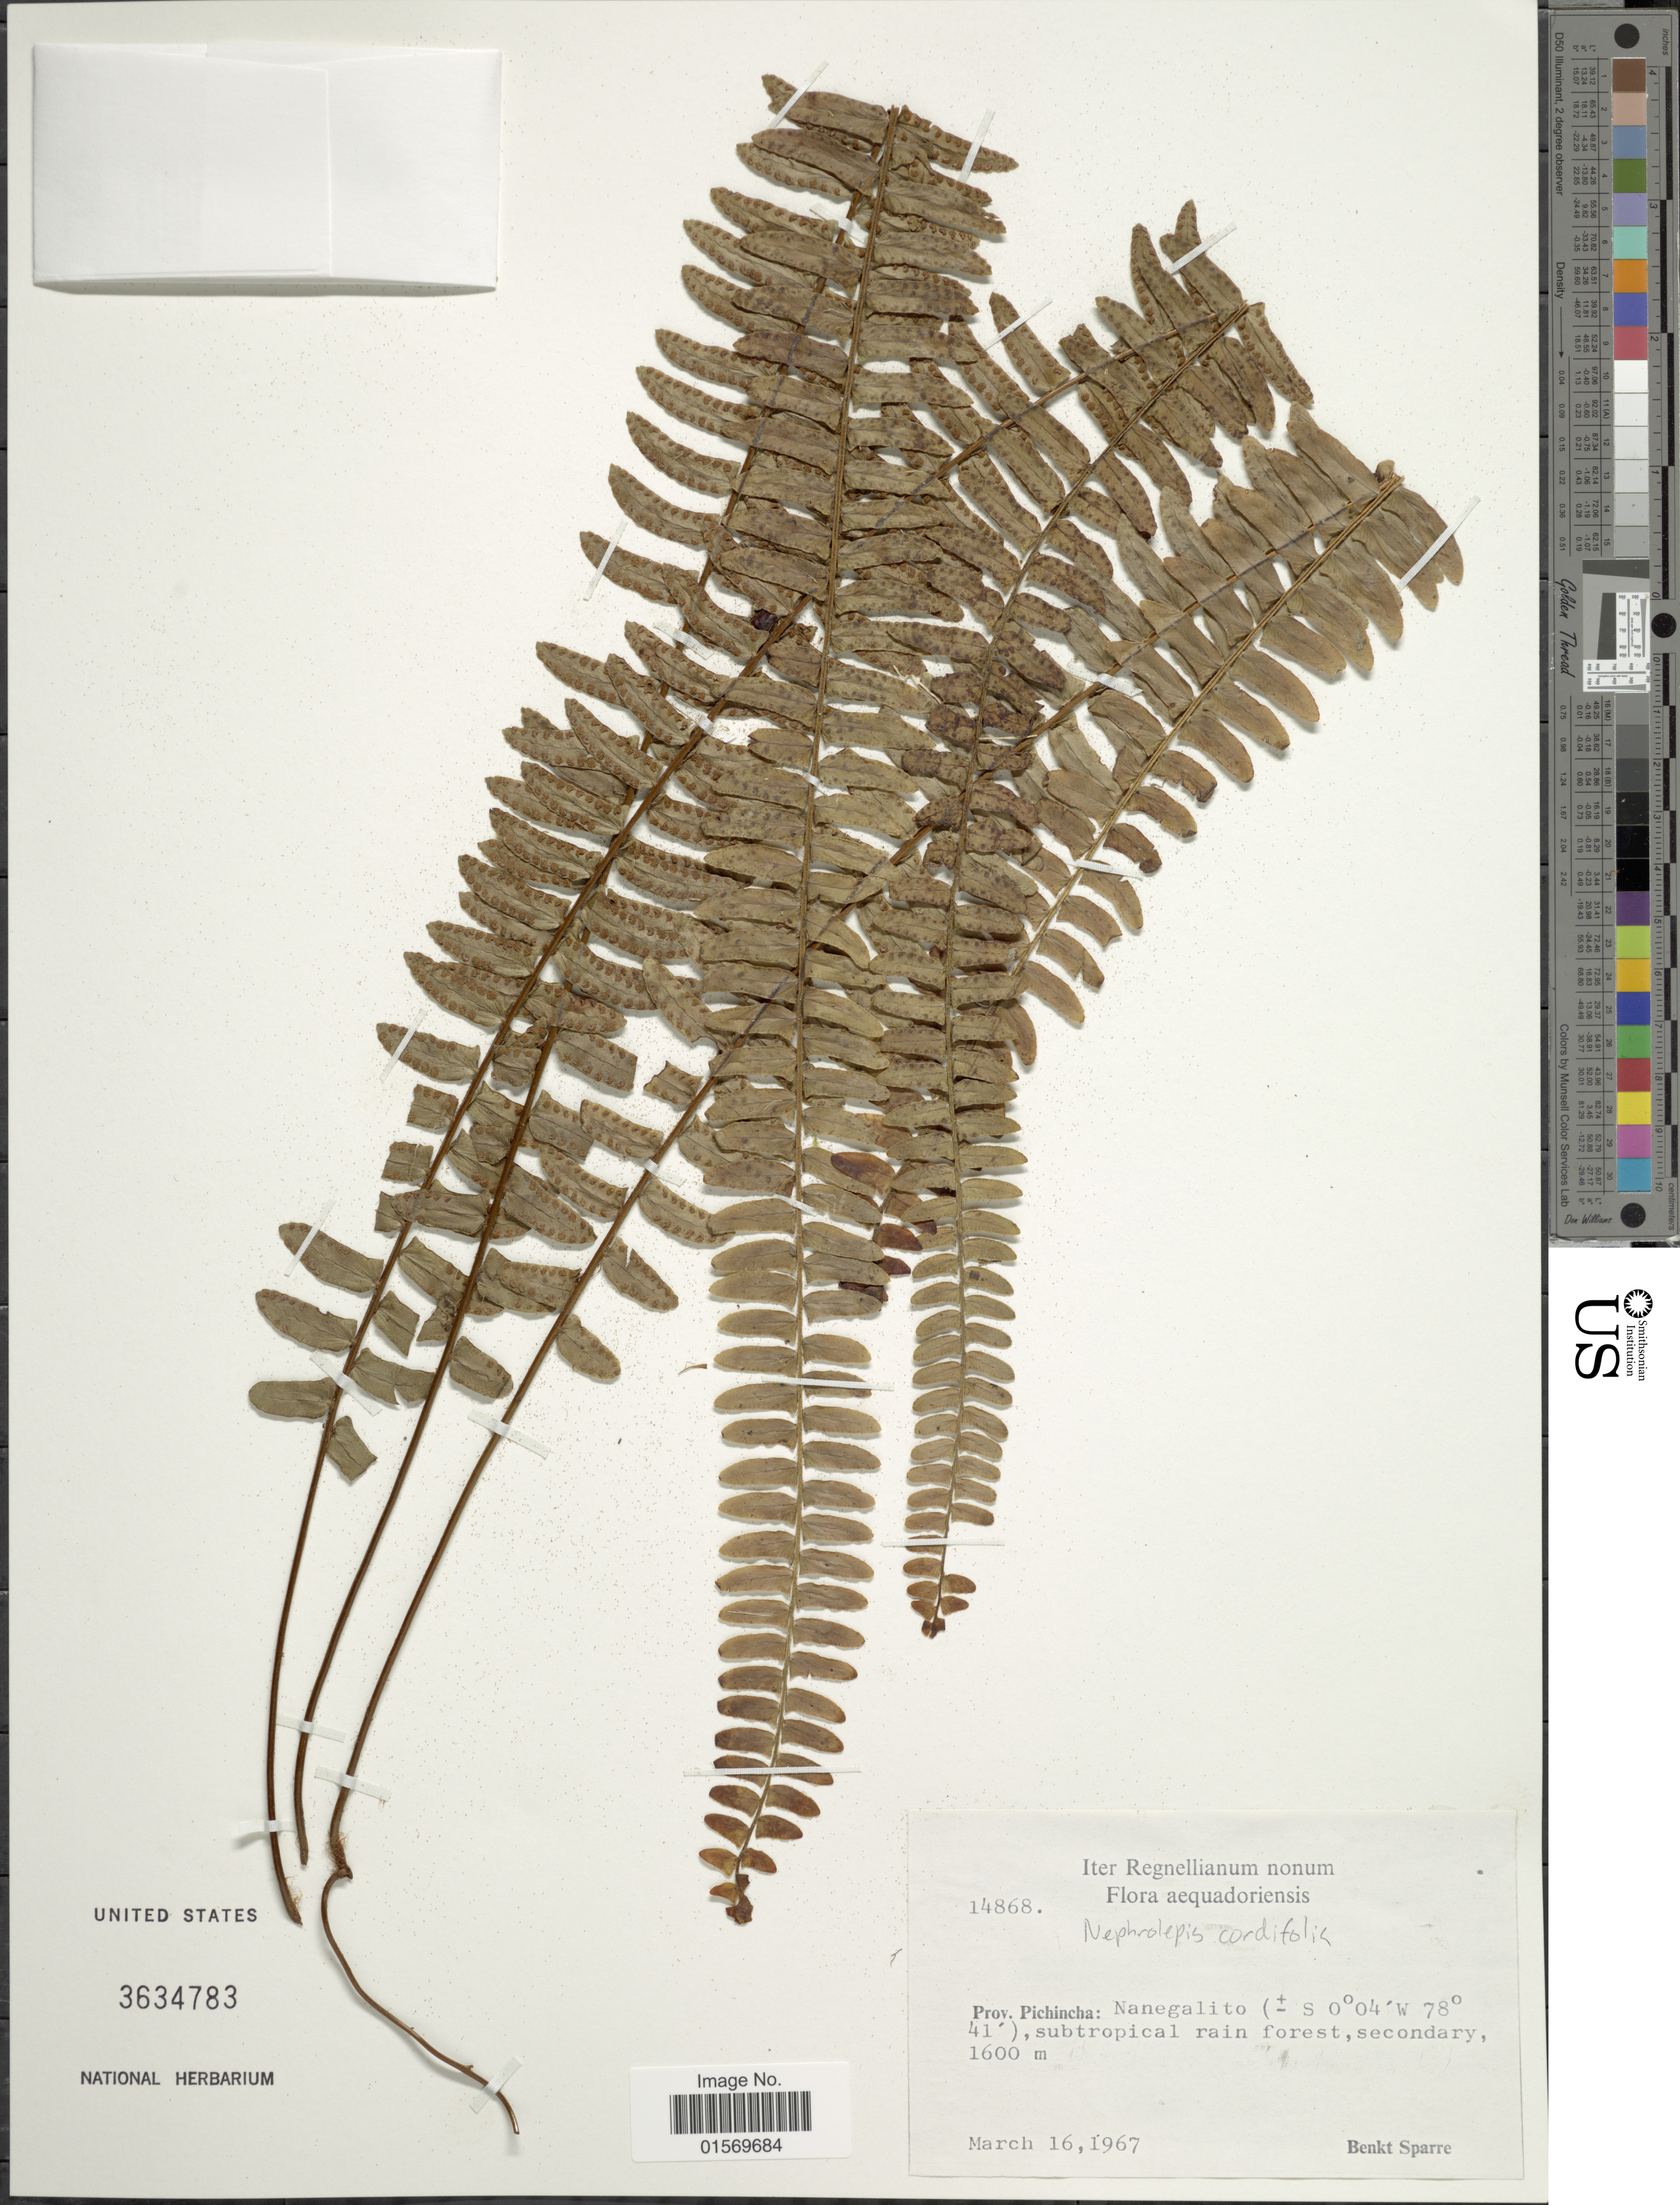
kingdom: Plantae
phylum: Tracheophyta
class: Polypodiopsida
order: Polypodiales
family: Nephrolepidaceae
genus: Nephrolepis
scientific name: Nephrolepis cordifolia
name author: (L.) C. Presl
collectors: B. Sparre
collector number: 14868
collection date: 1967-03-16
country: Ecuador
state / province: Pichincha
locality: Nanegalito.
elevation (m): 1600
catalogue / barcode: US 3634783